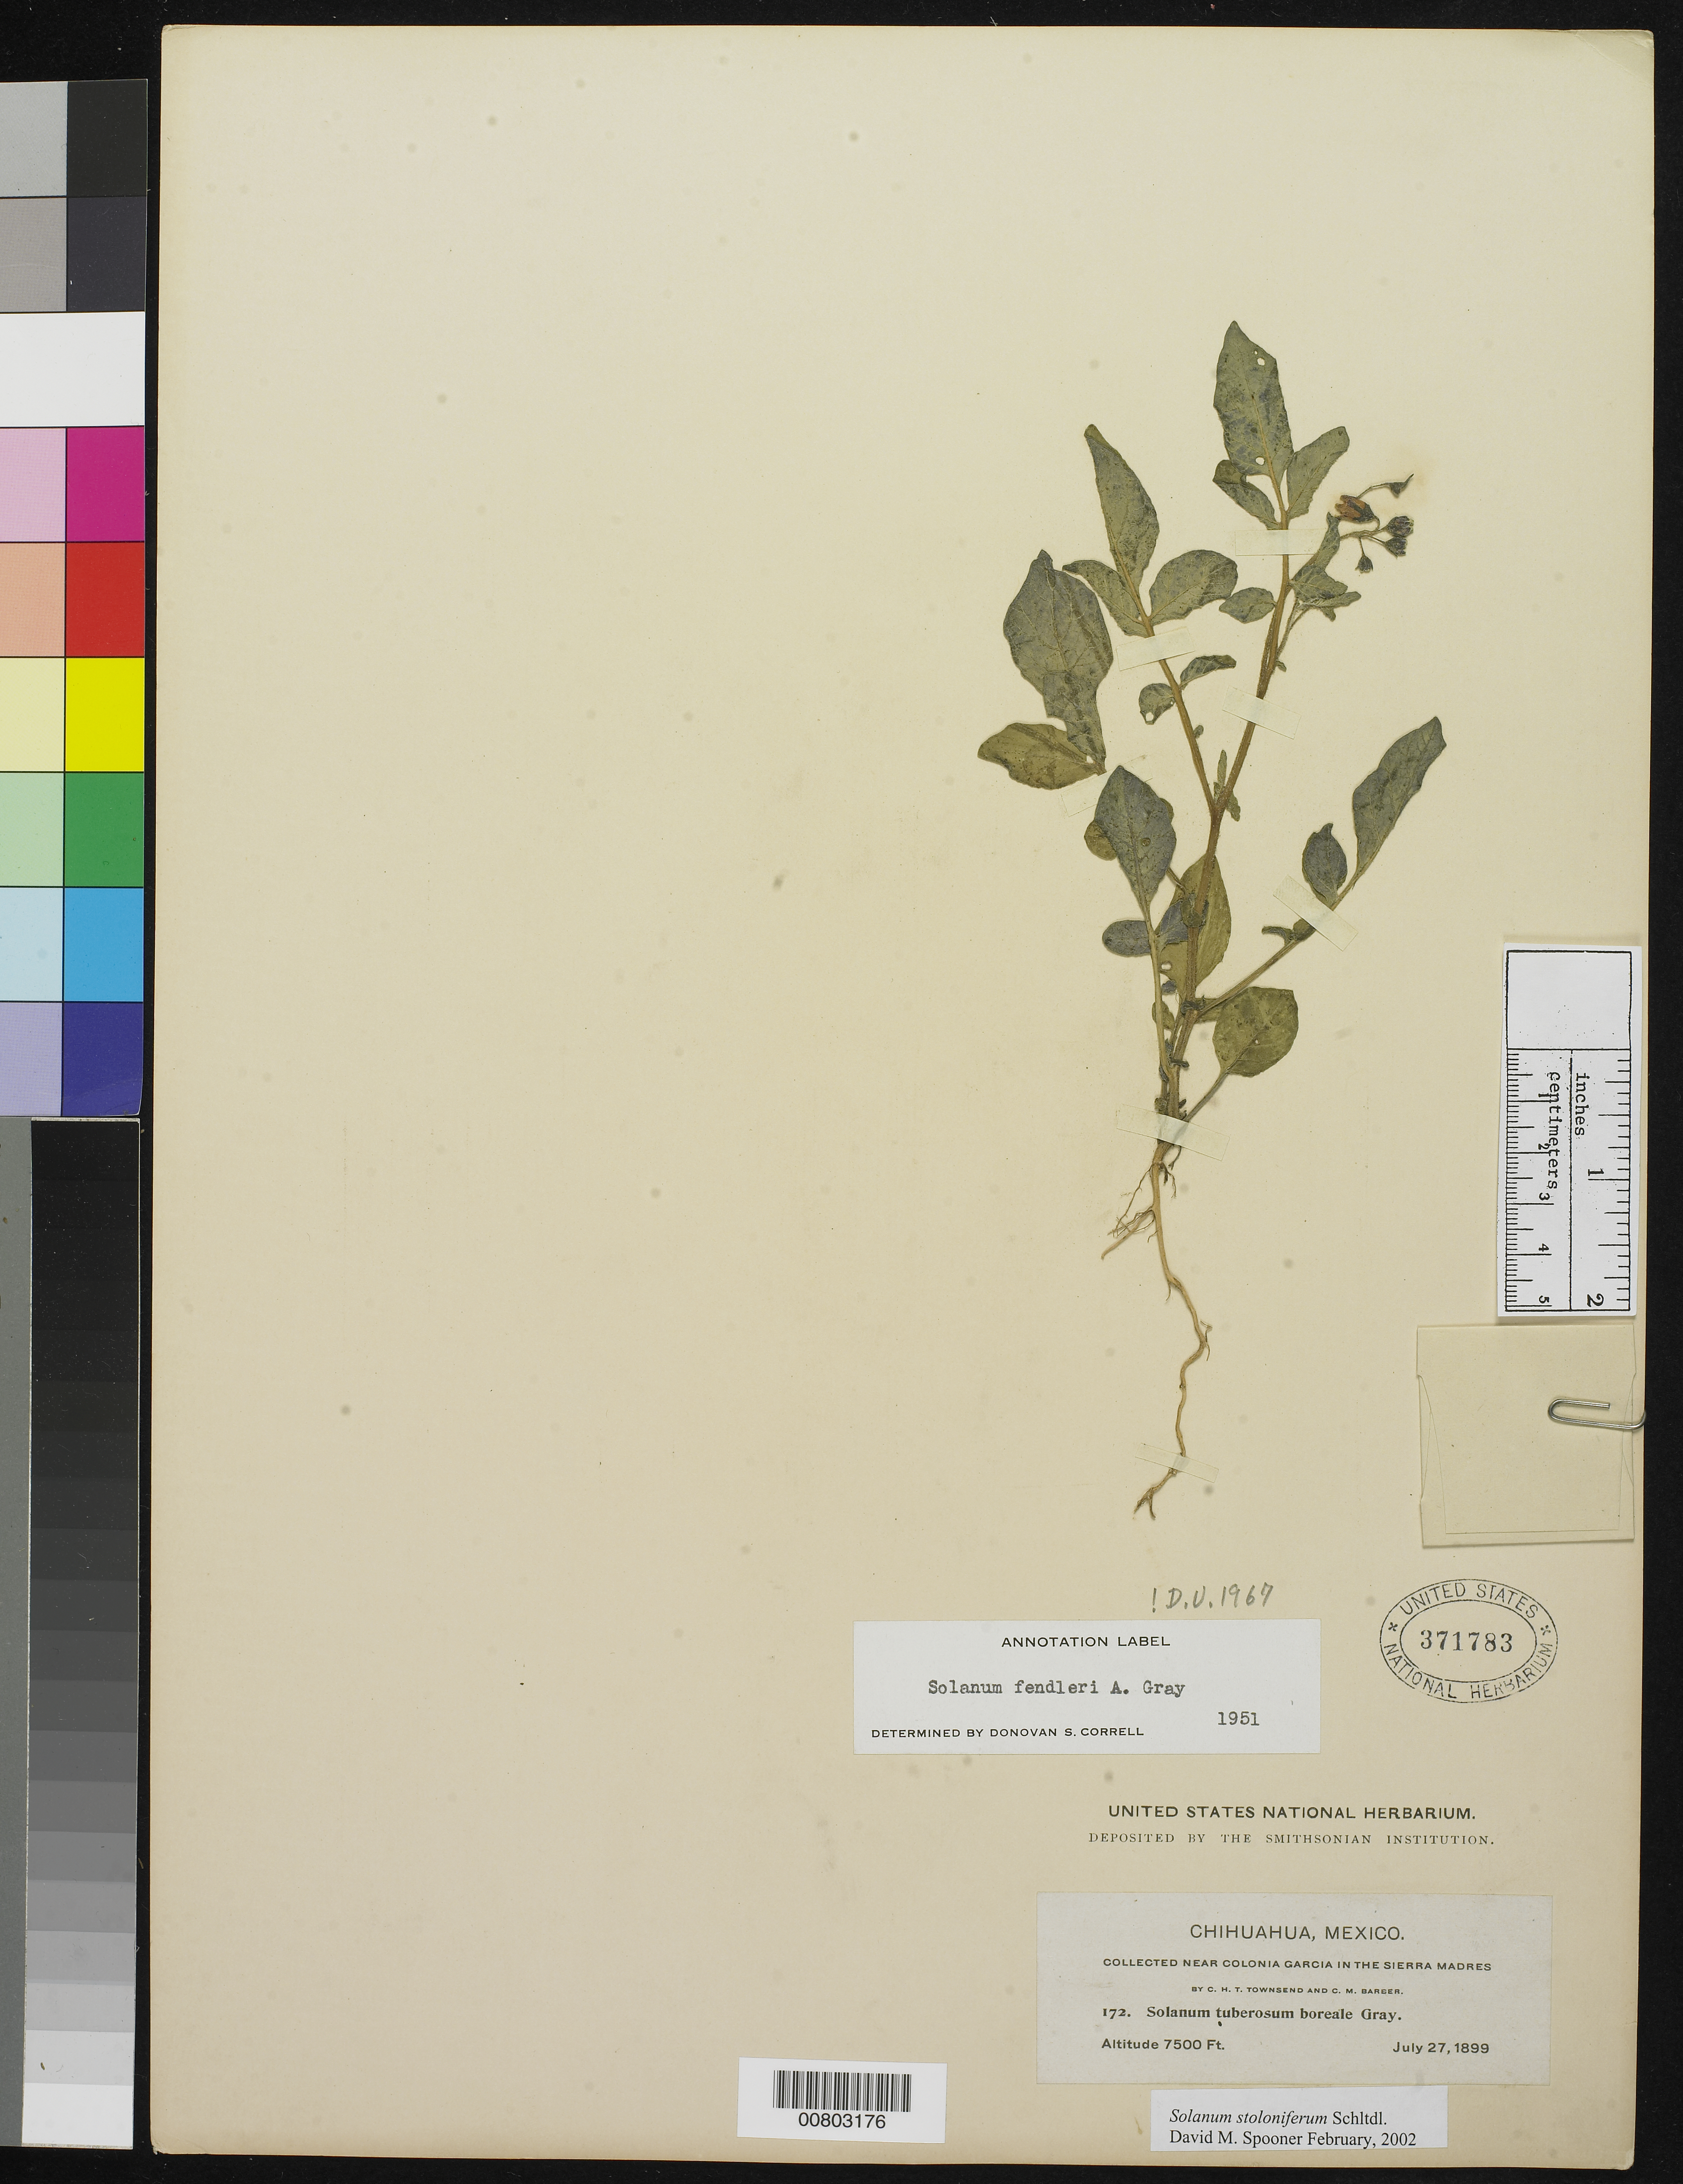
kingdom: Plantae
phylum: Tracheophyta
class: Magnoliopsida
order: Solanales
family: Solanaceae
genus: Solanum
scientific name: Solanum stoloniferum subsp. stoloniferum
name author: Schltdl.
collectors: C. H. T. Townsend & C. Barber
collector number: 172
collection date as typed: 27 Jul 1899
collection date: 1899-07-27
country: Mexico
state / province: Chihuahua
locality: Near Colonia García in the Sierra Madre.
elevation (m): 2286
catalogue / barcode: US 371783